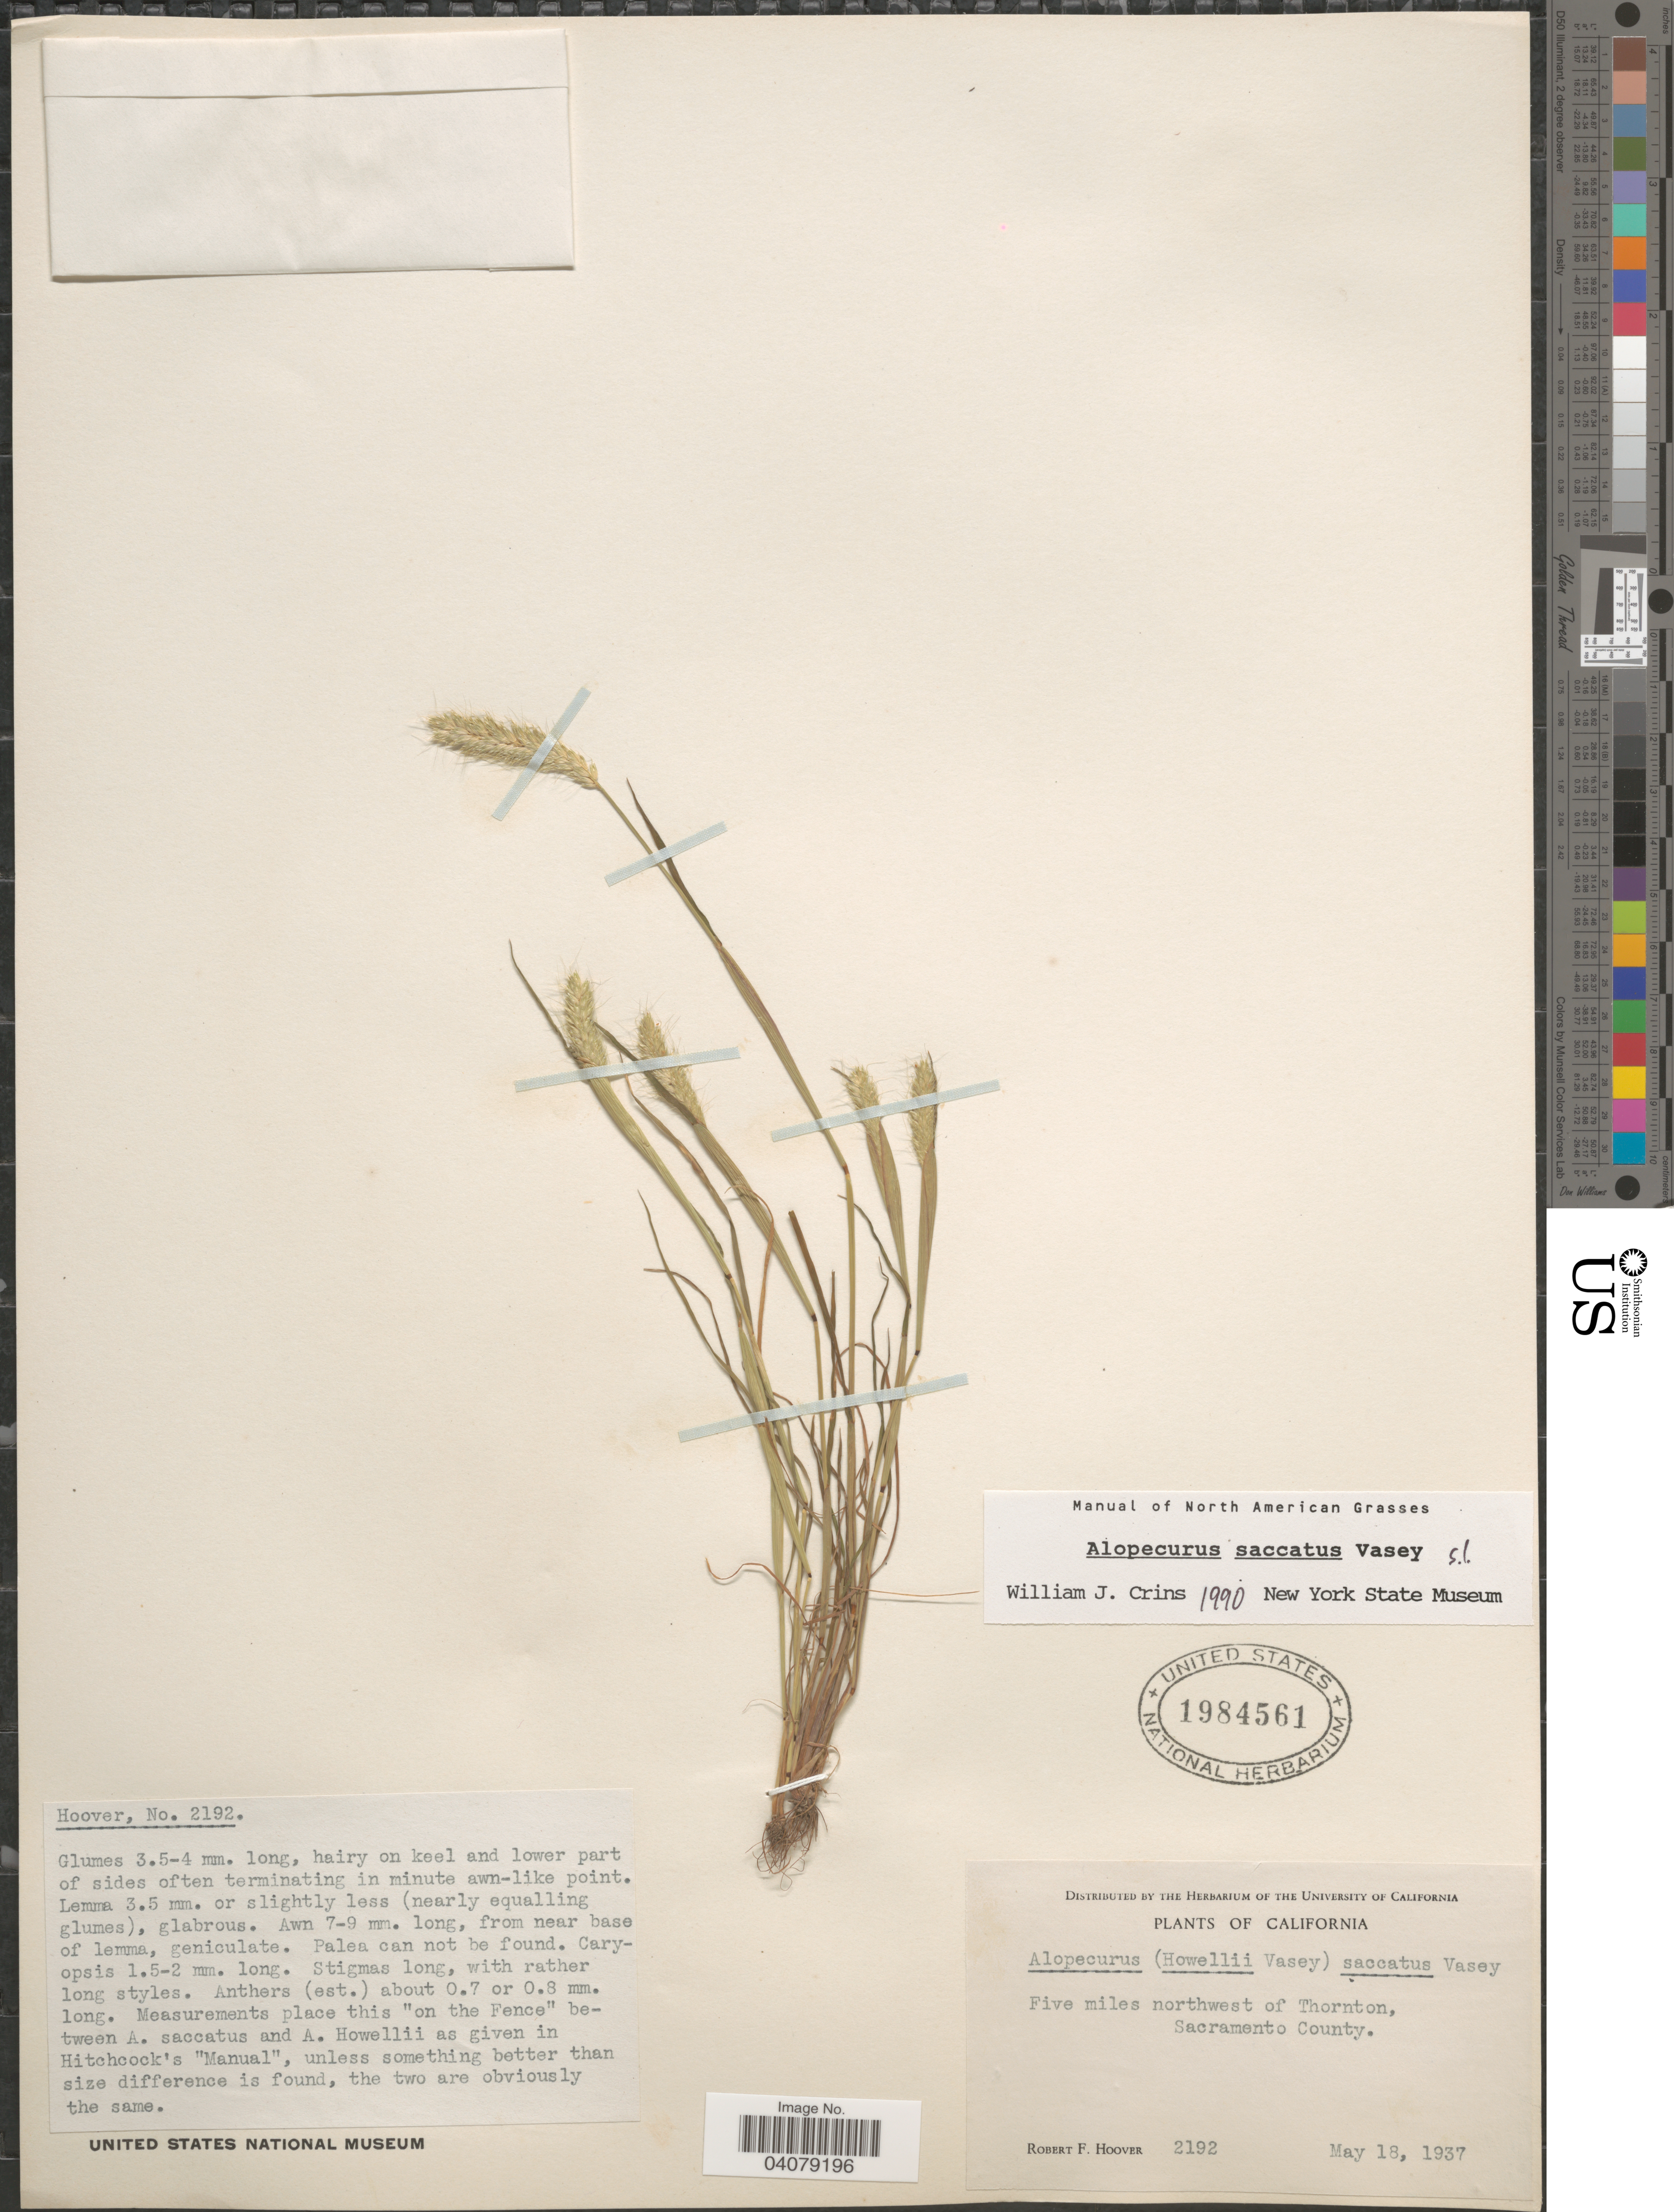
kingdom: Plantae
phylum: Tracheophyta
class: Liliopsida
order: Poales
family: Poaceae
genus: Alopecurus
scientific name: Alopecurus saccatus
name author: Vasey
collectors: R. F. Hoover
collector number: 2192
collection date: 1937-05-18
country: United States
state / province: California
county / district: Sacramento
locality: Five miles northwest of Thornton, Sacramento County.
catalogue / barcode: US 1984561